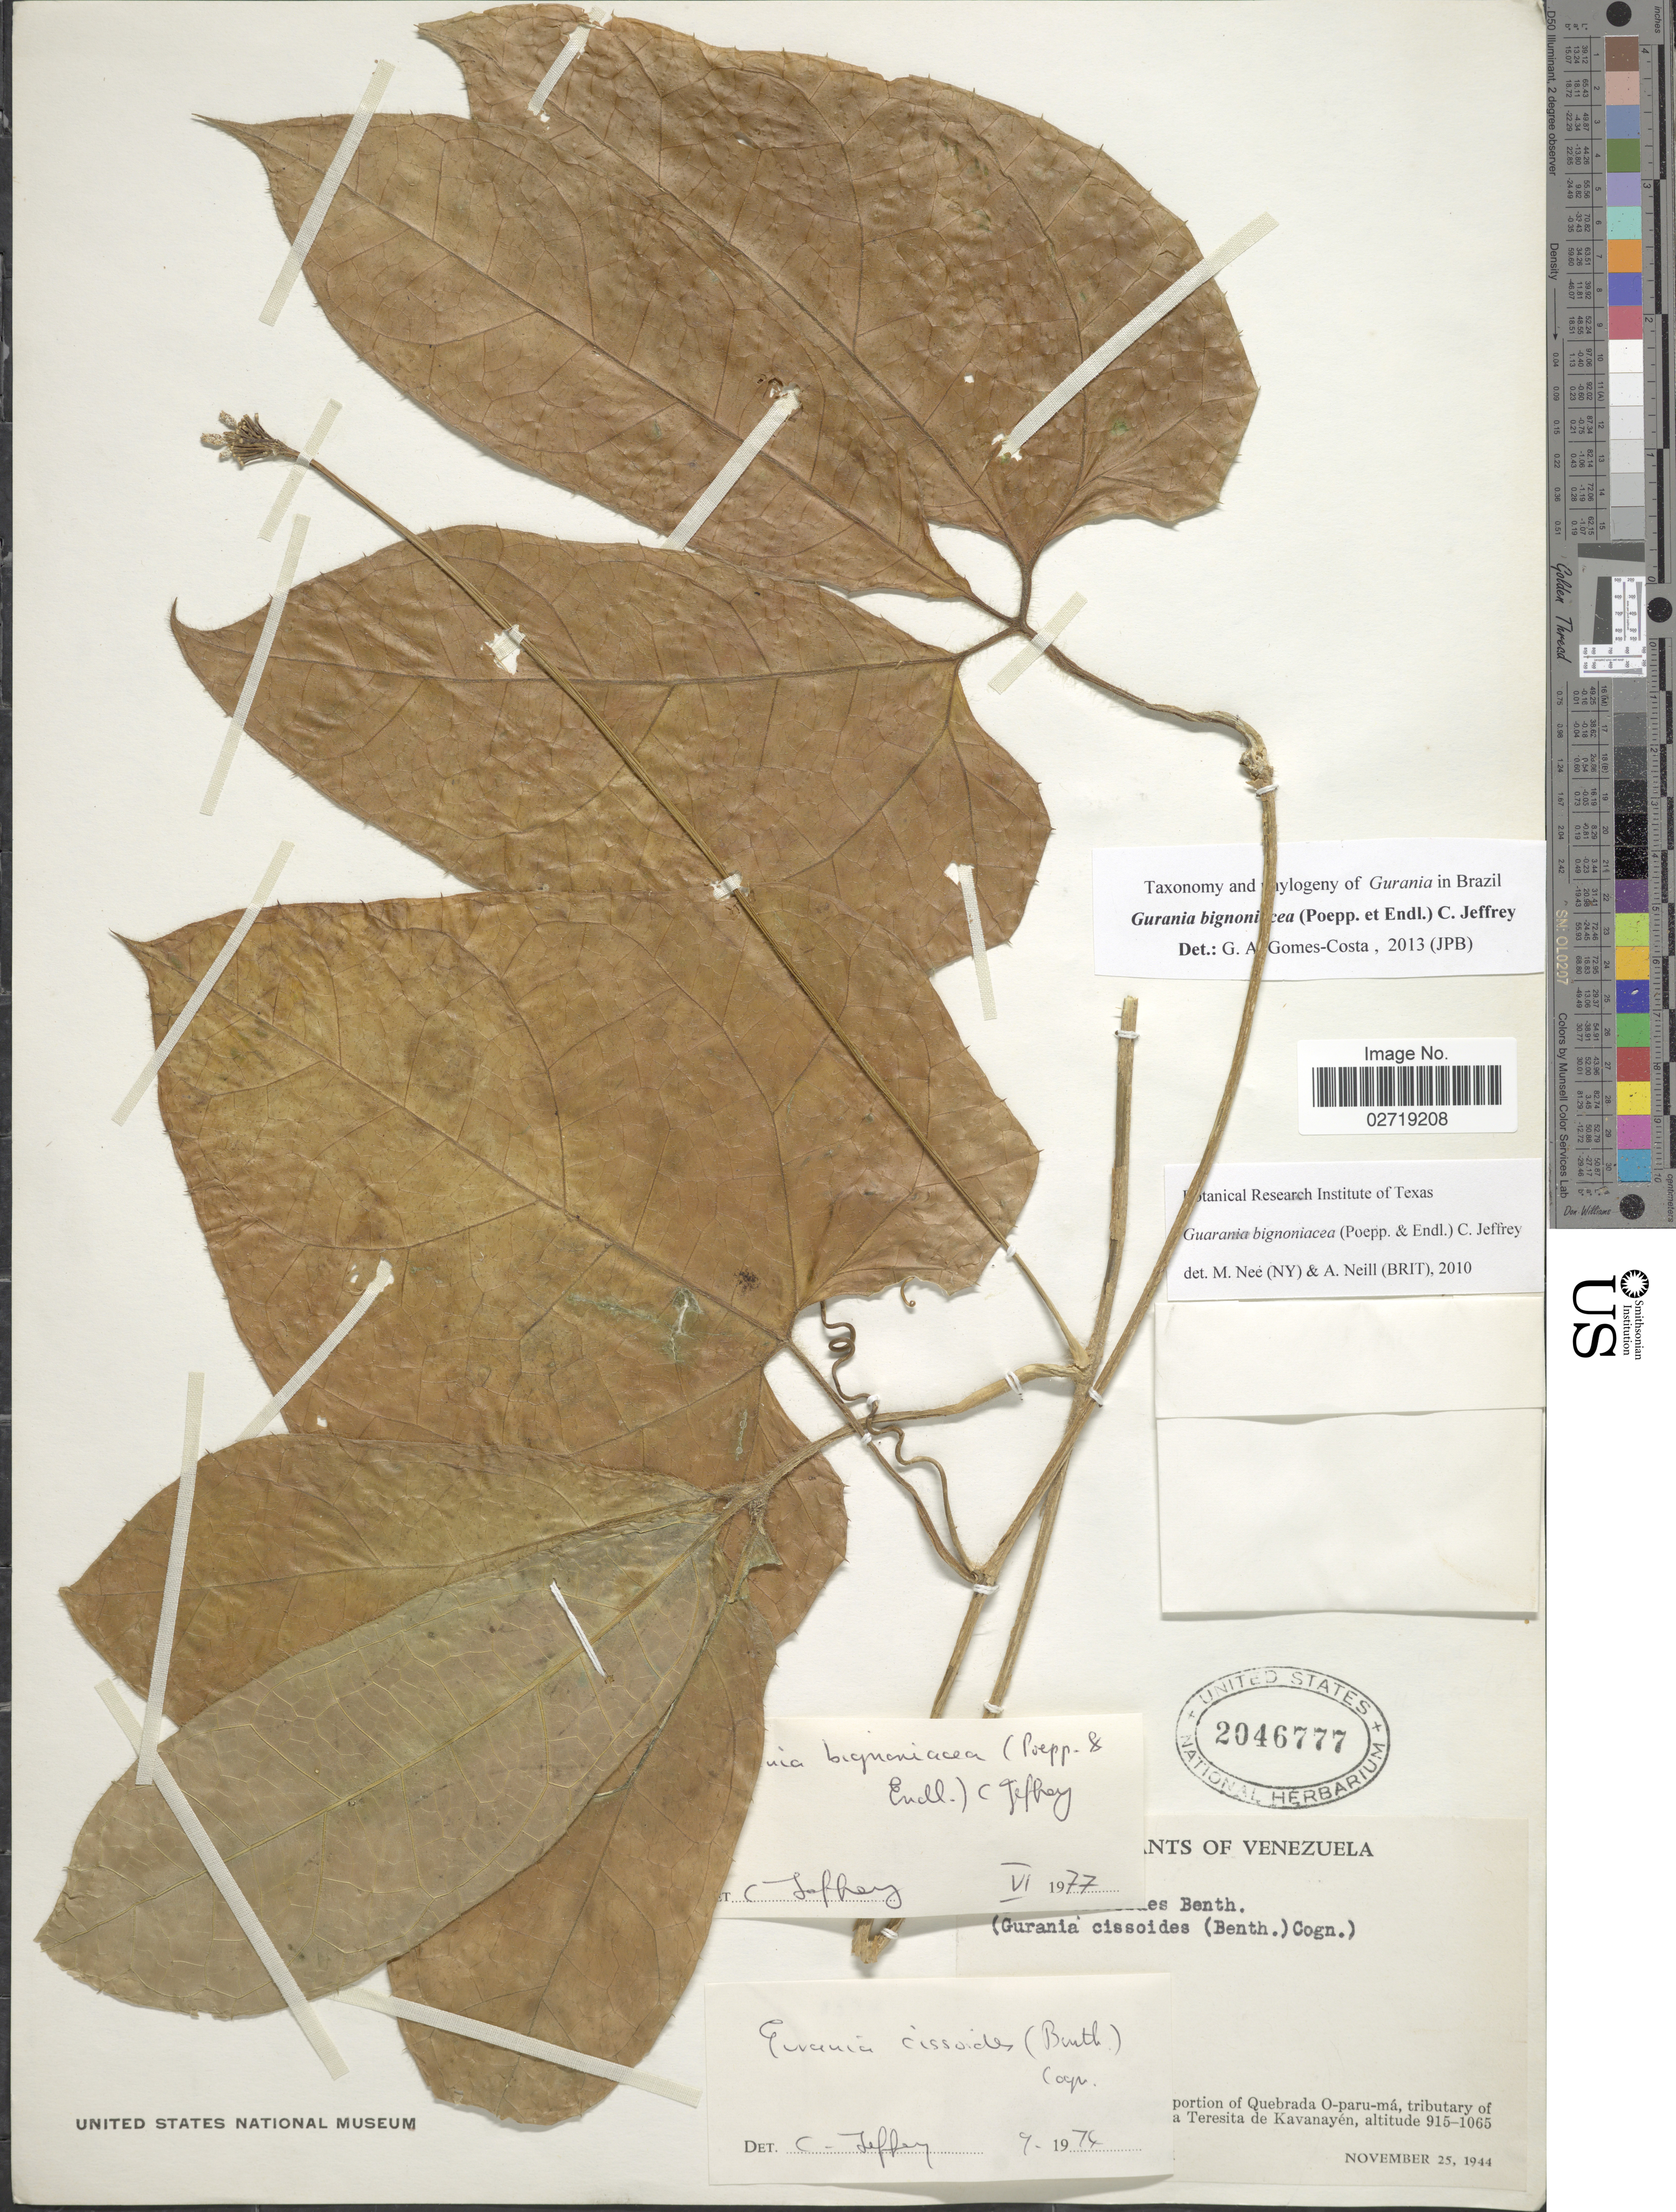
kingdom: Plantae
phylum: Tracheophyta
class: Magnoliopsida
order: Cucurbitales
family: Cucurbitaceae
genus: Gurania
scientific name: Gurania bignoniacea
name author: (Poepp. & Endl.) C. Jeffrey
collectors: J. Steyermark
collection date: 1944-11-25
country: Venezuela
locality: Lower portion of Quebrada O-paru-ma, tributary of Rio pacairao, below Santa Teresita de Kavanayen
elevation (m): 915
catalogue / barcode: US 2046777